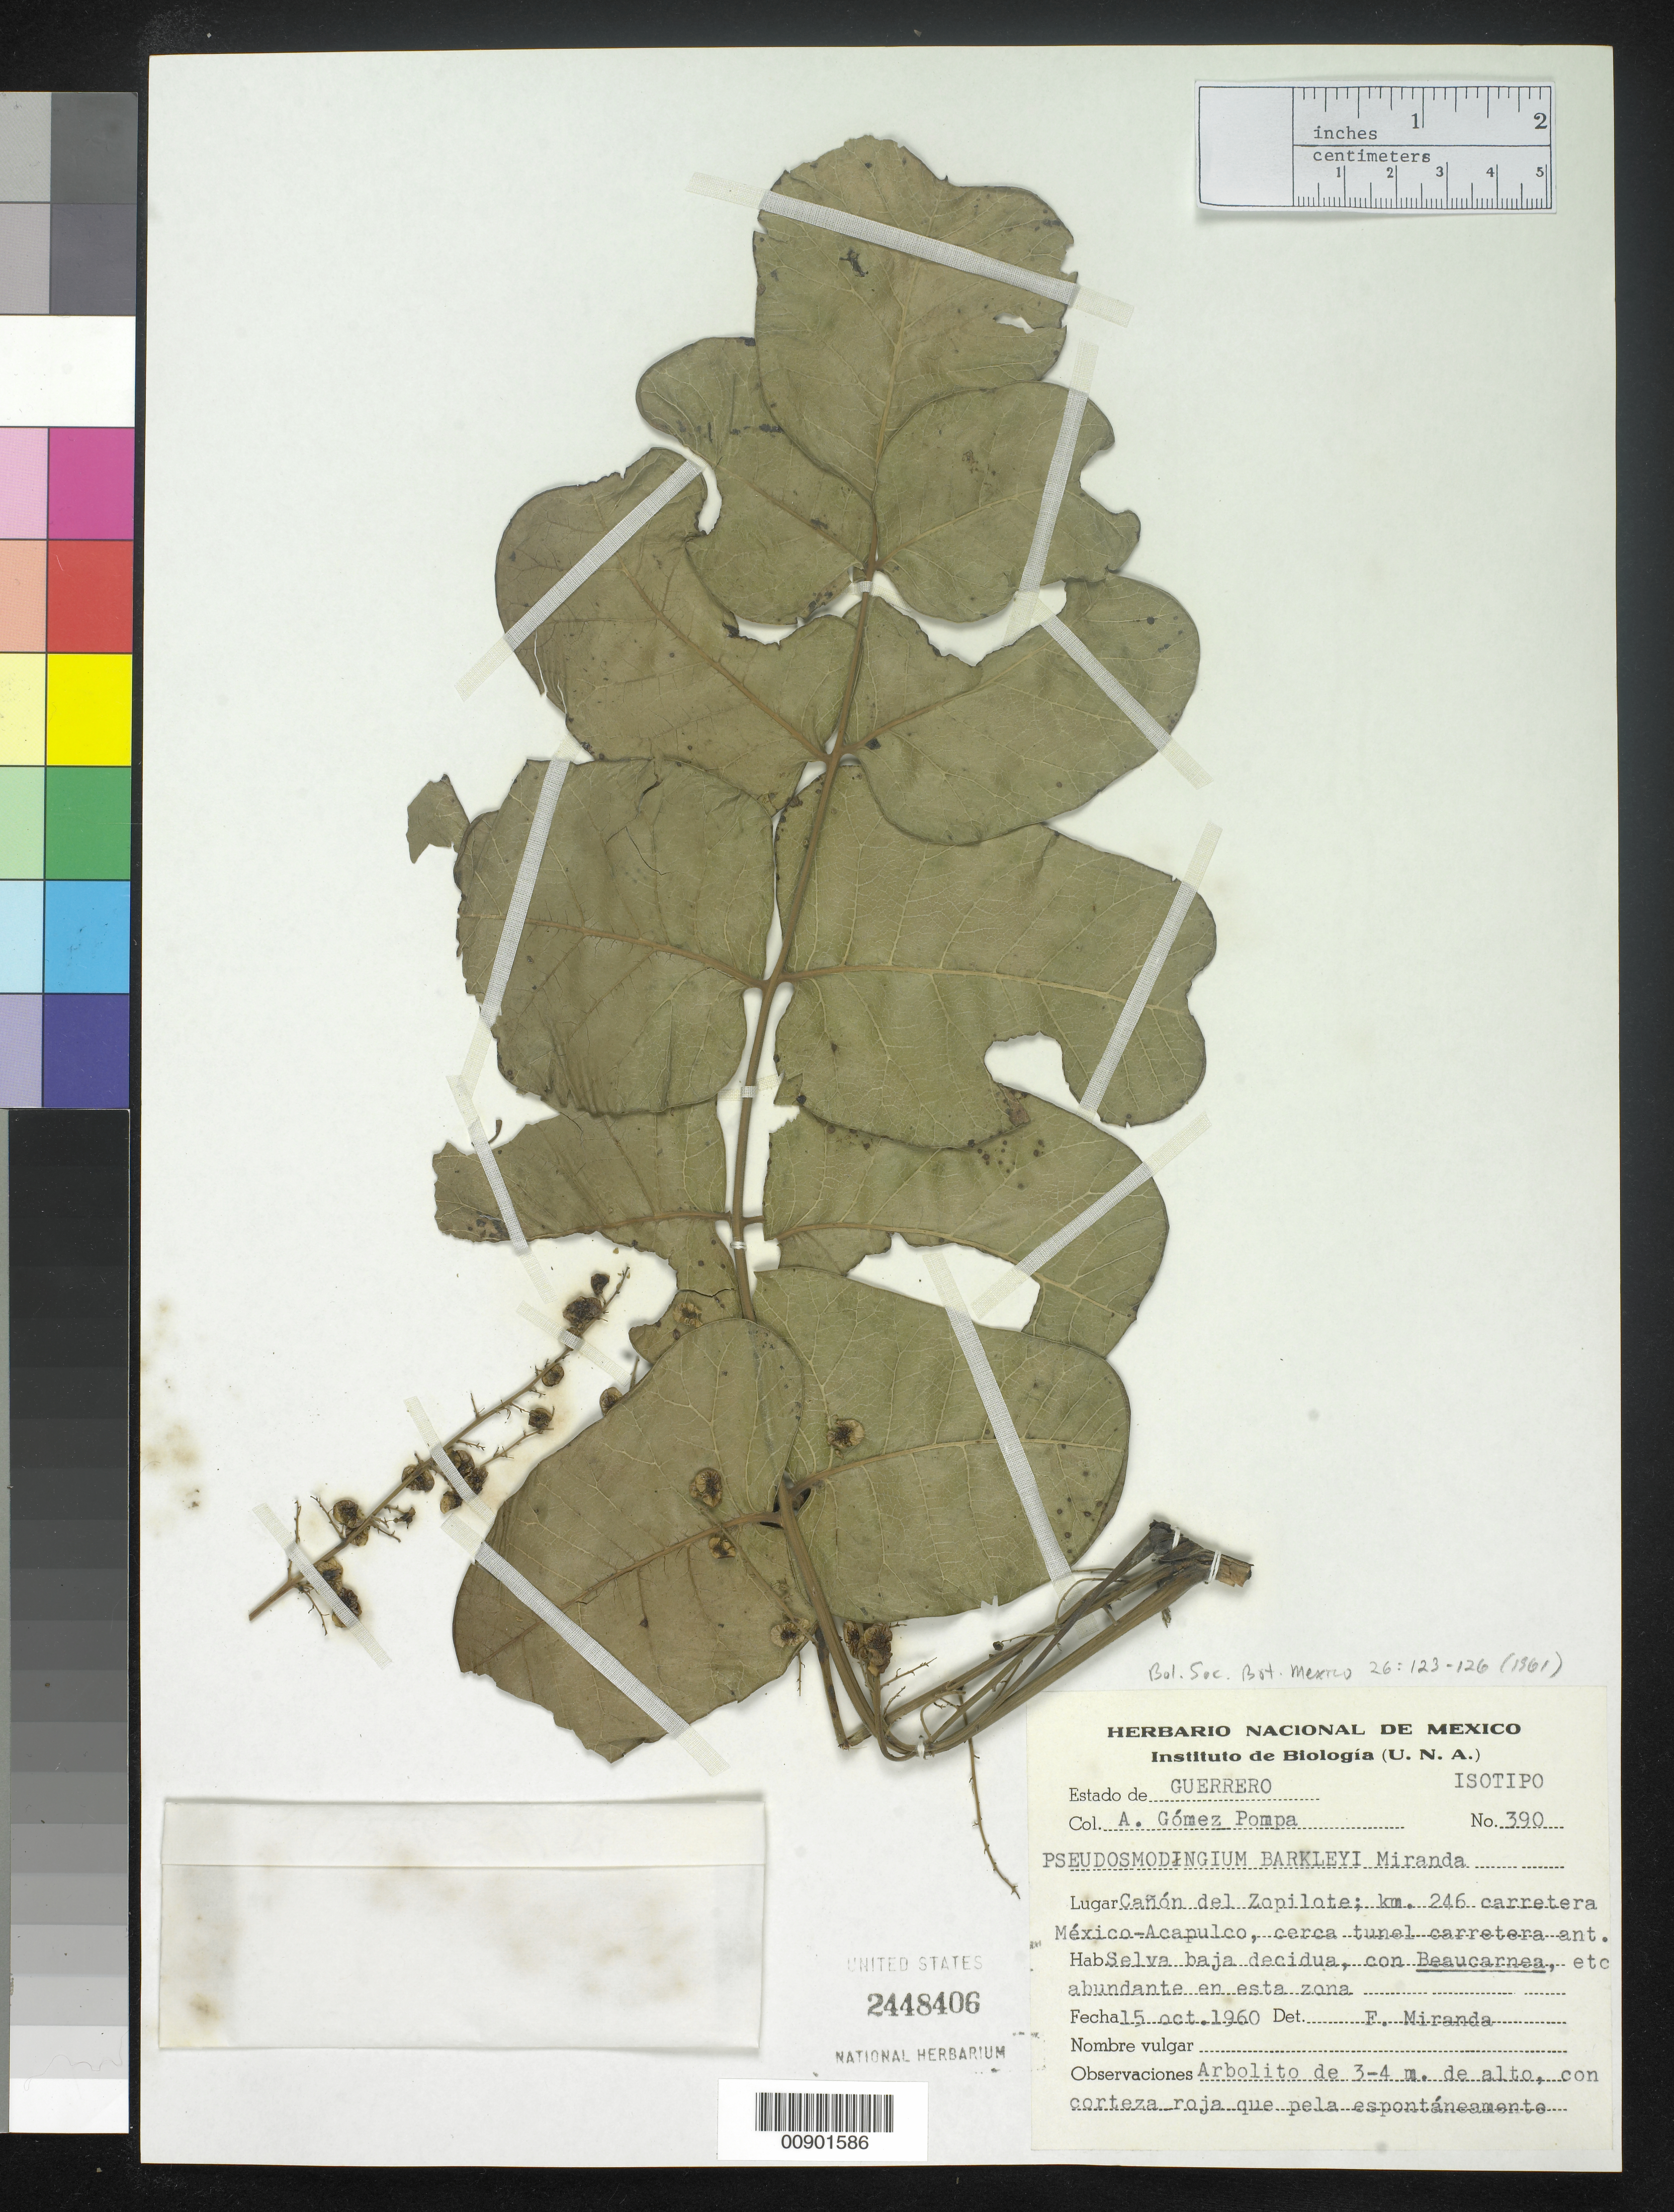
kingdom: Plantae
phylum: Tracheophyta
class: Magnoliopsida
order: Sapindales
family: Anacardiaceae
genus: Pseudosmodingium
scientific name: Pseudosmodingium barkleyi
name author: Miranda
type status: Isotype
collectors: A. Gómez Pompa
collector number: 390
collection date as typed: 15 Oct 1960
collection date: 1960-10-15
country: Mexico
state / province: Guerrero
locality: Cañón del Zopilote; km 246 carretera México-Acapulco, cerca tunel carretera ant.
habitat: Selva baja decidua, con Beaucarnea, etc. abundante en esta zona.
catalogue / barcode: US 2448406